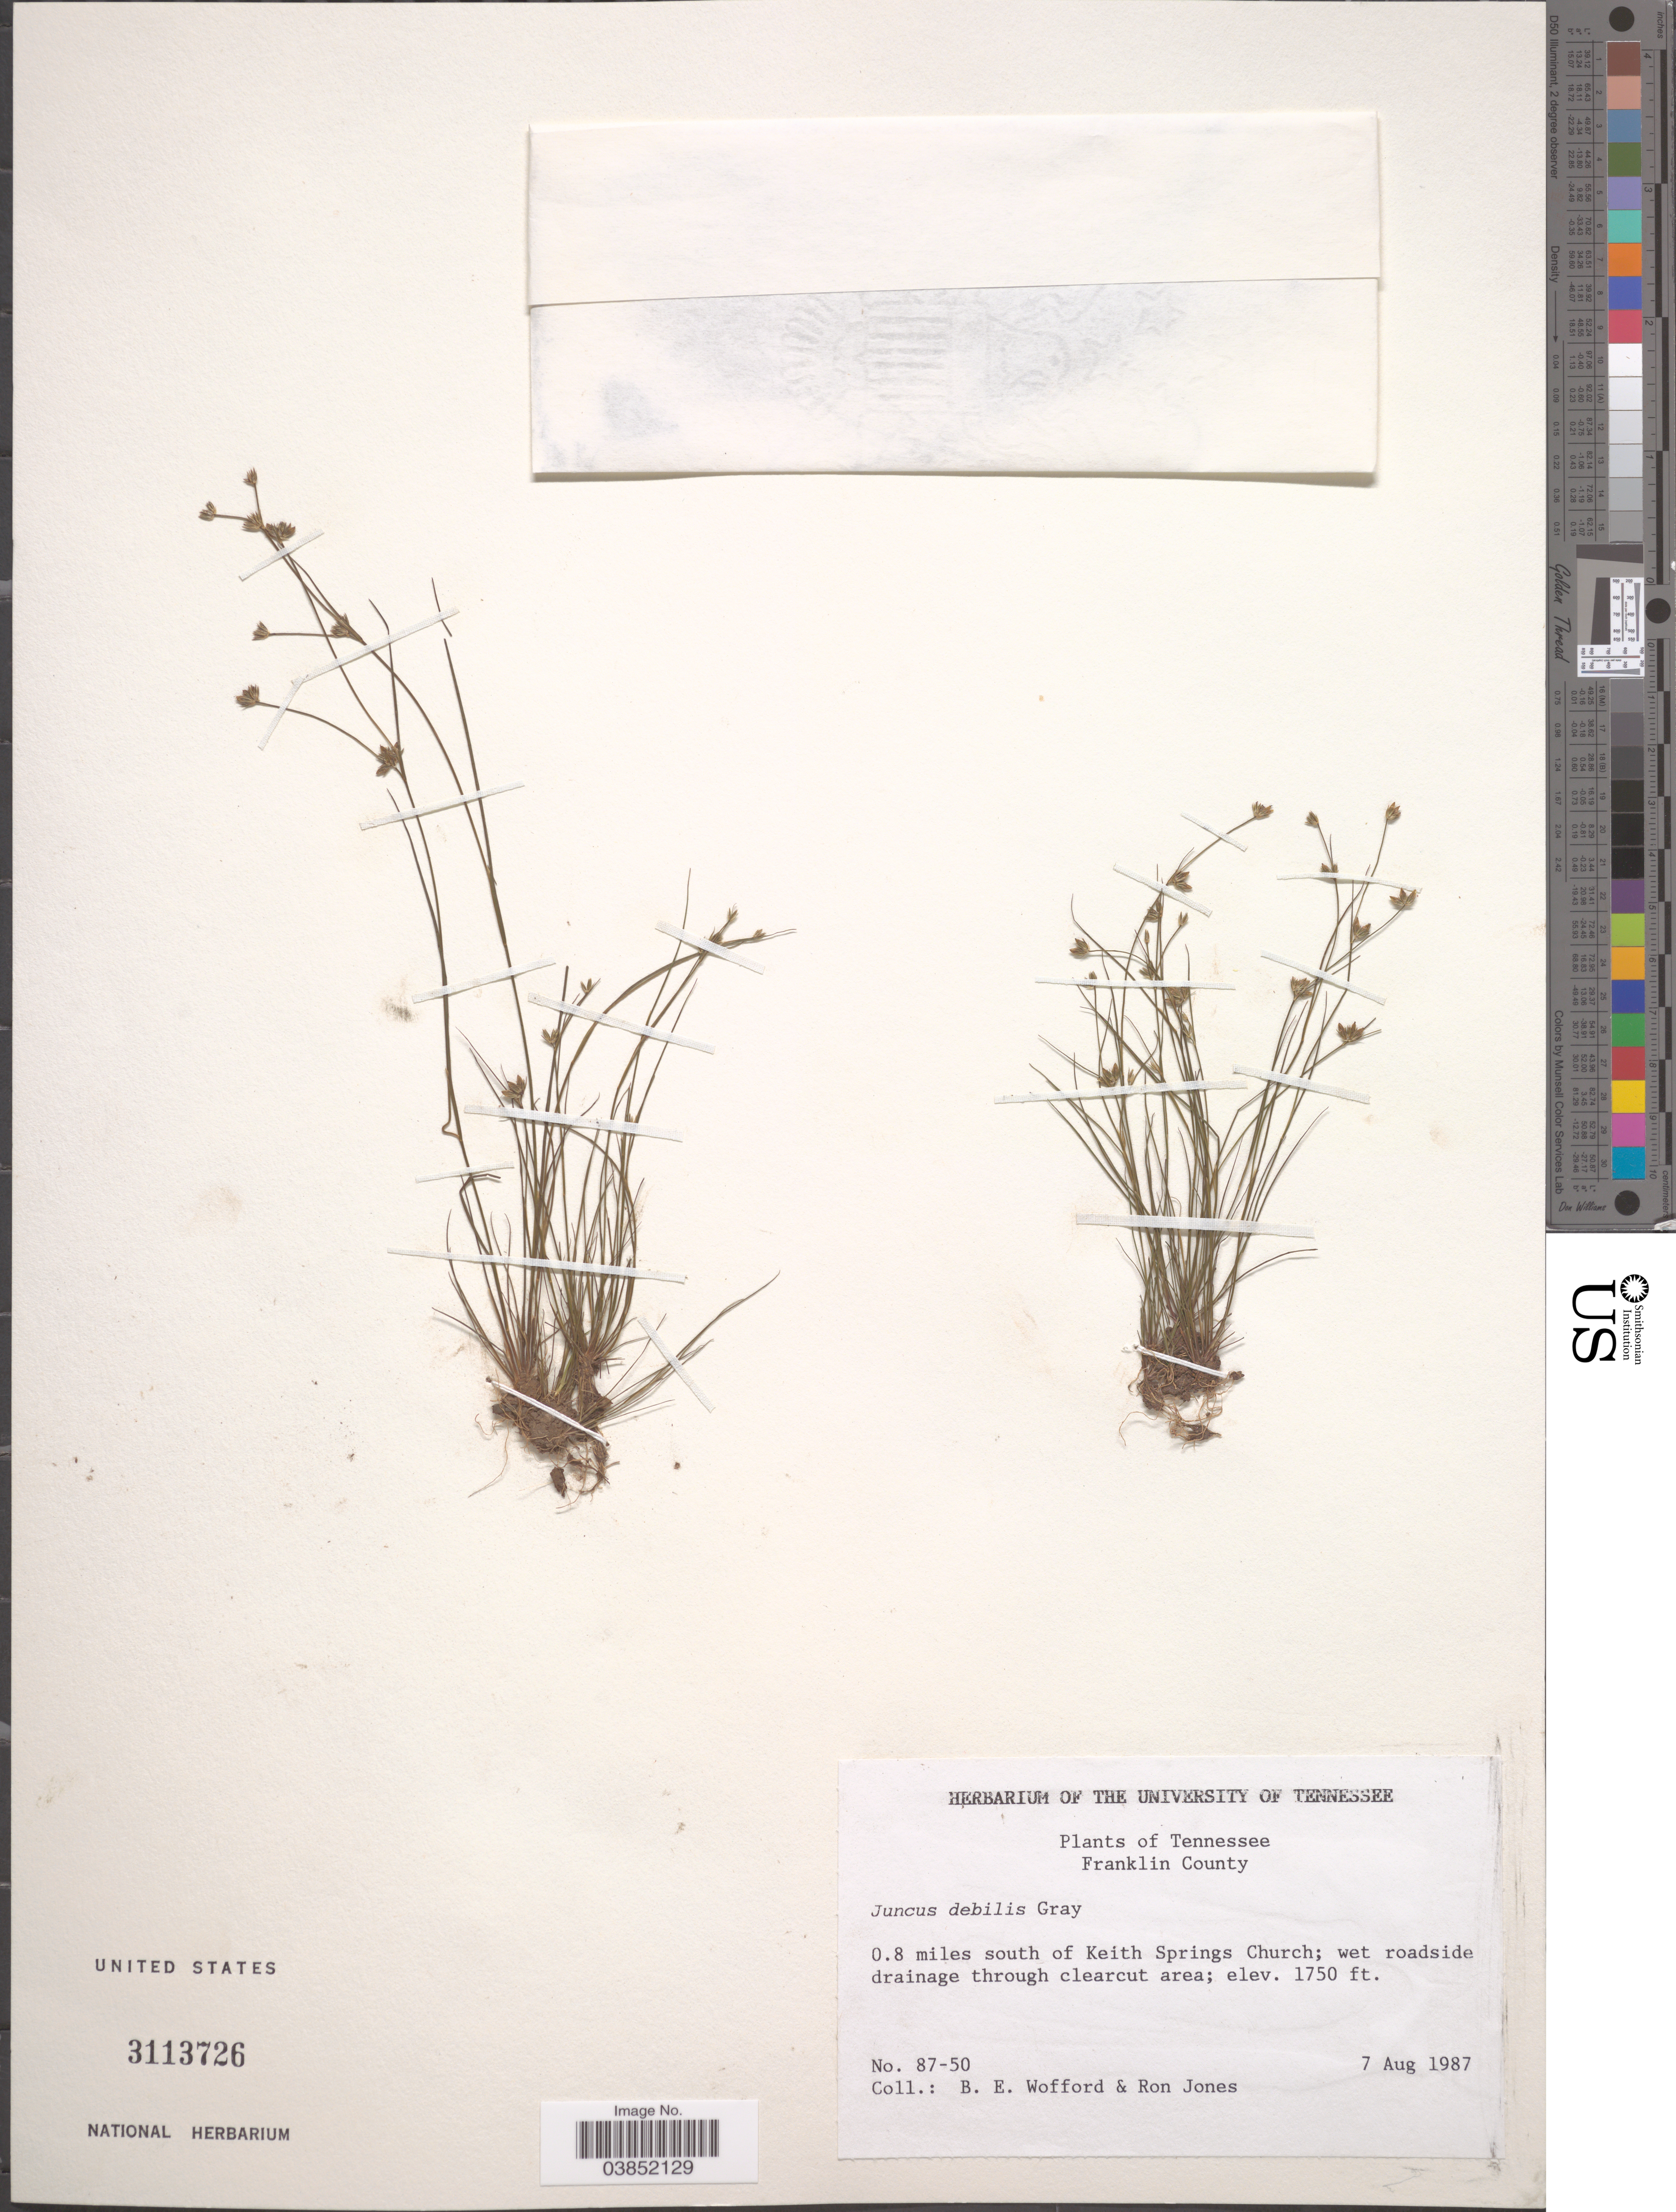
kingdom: Plantae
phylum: Tracheophyta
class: Liliopsida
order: Poales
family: Juncaceae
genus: Juncus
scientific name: Juncus debilis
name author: A. Gray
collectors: B. Wofford & R. Jones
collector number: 87-50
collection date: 1987-08-07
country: United States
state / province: Tennessee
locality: Franklin County. 0.8 miles south of Keith Springs Church.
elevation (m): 533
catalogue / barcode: US 3113726